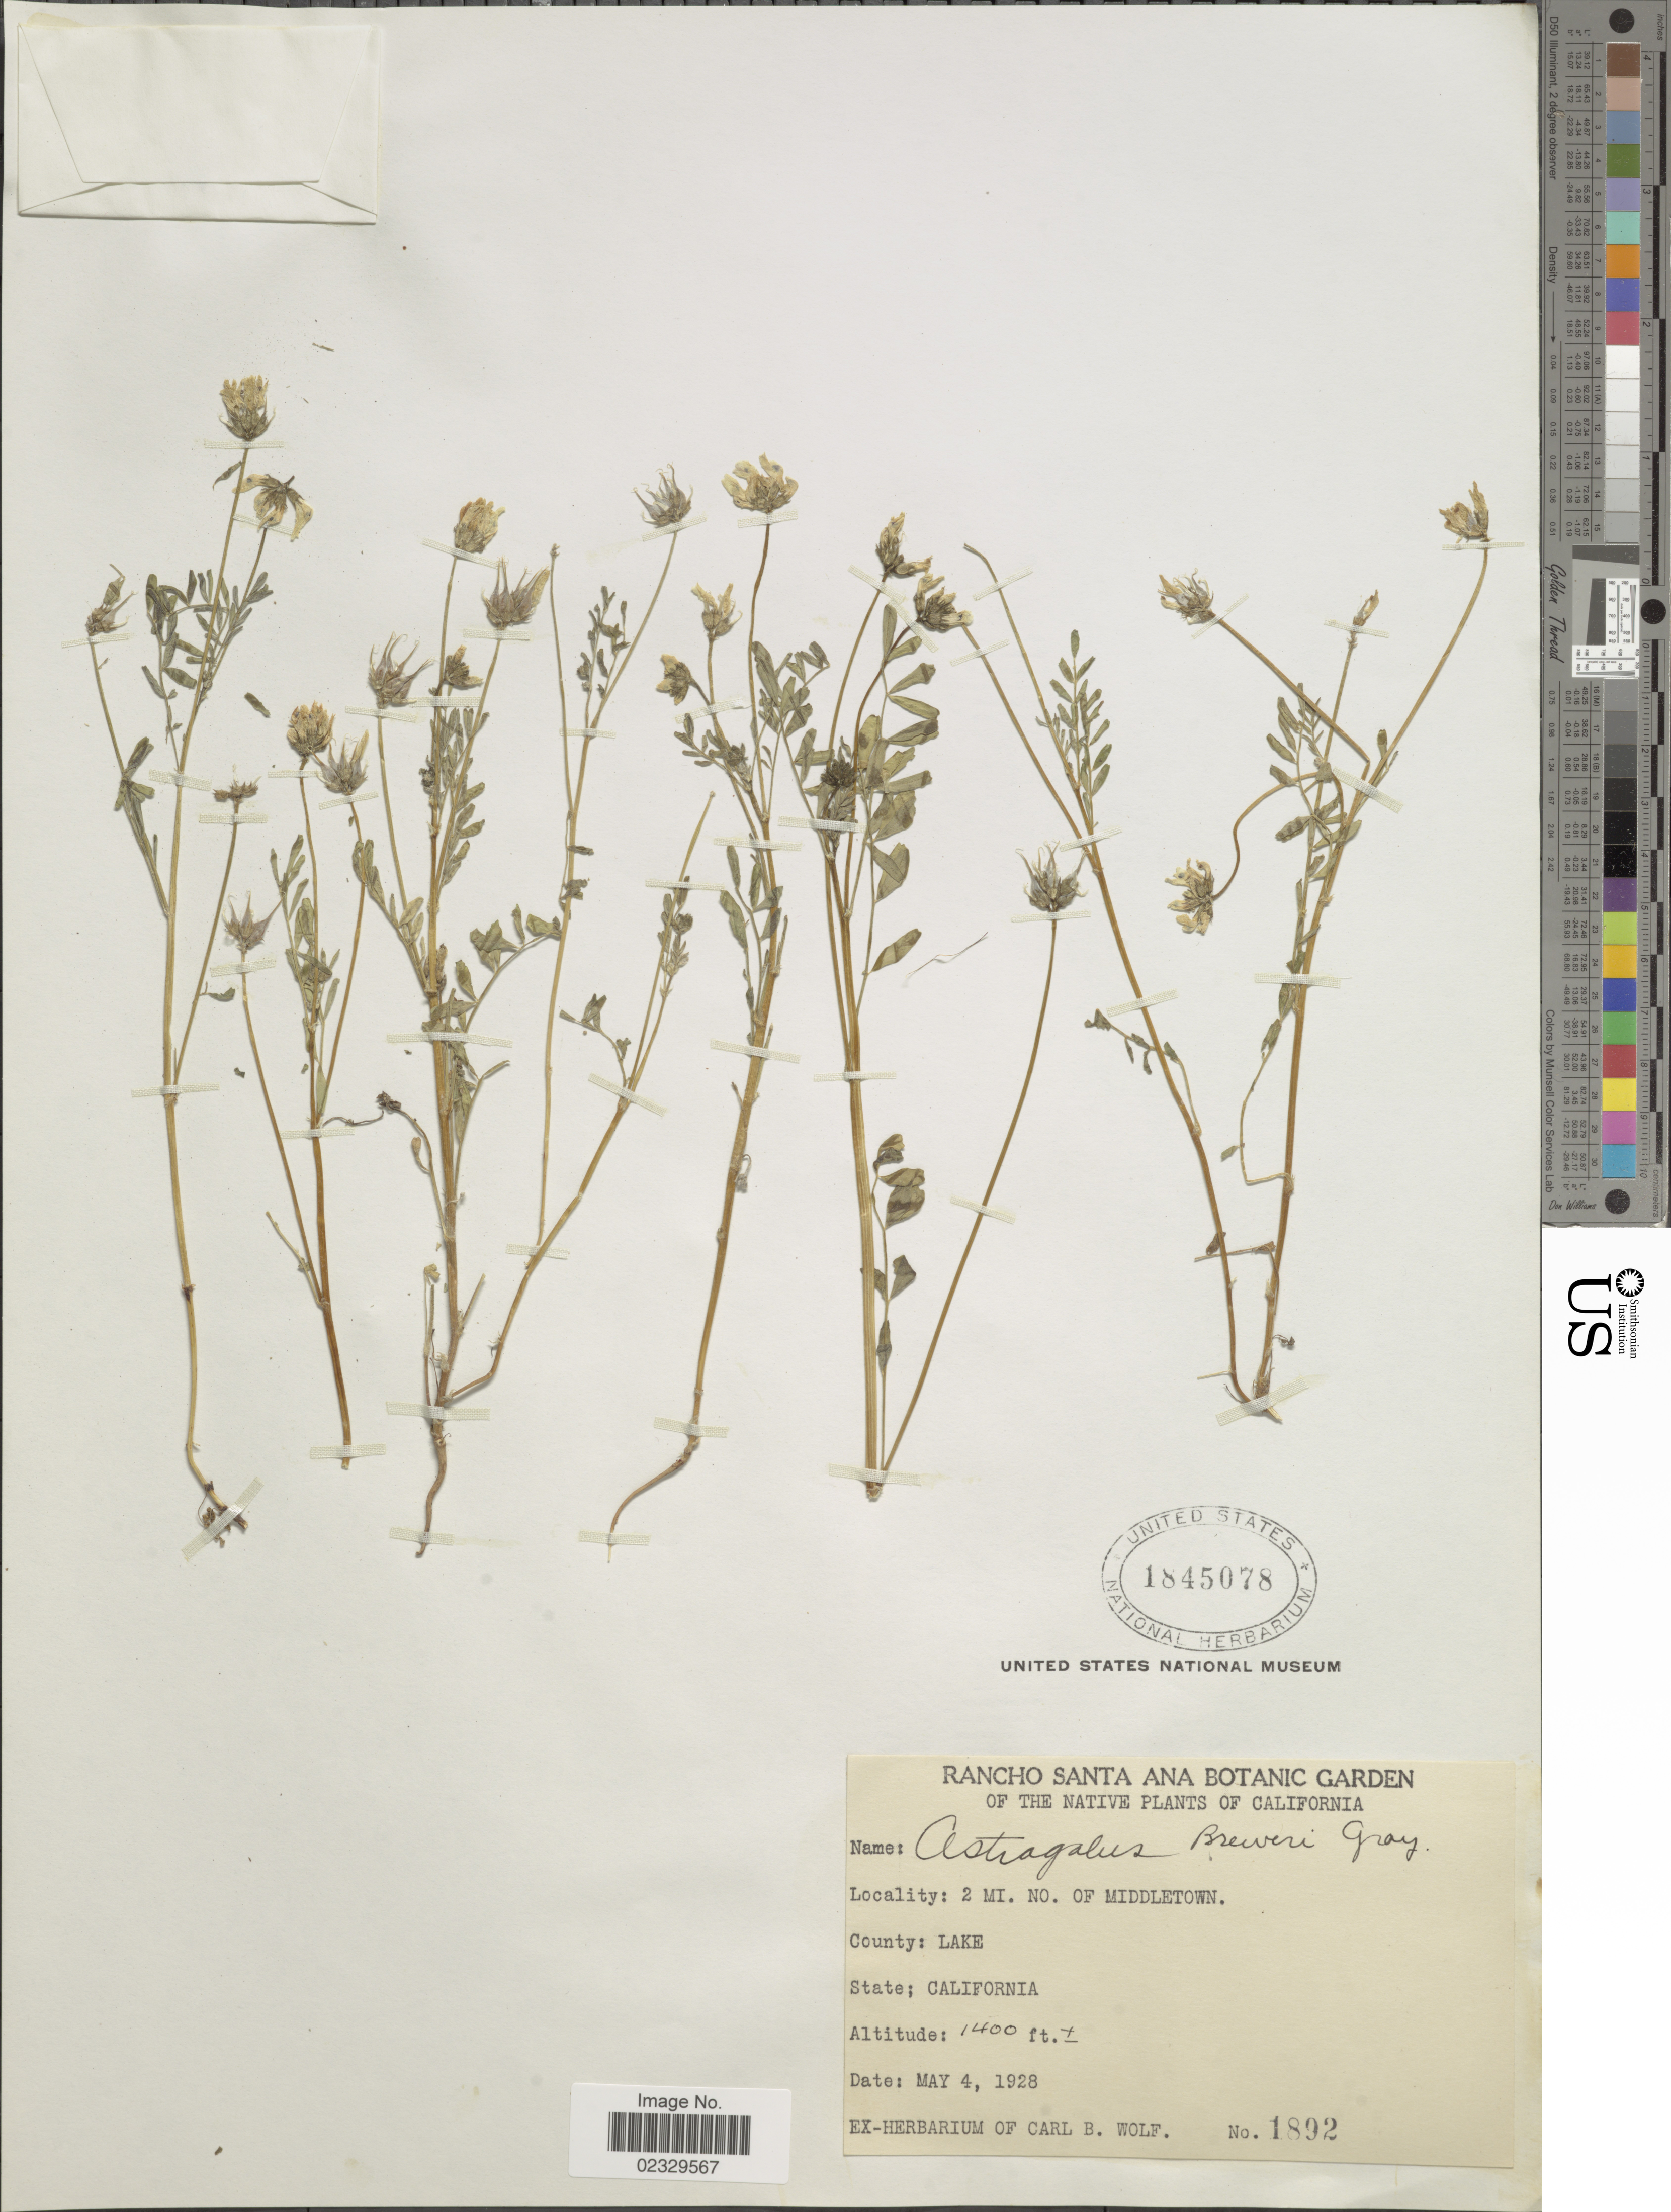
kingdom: Plantae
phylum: Tracheophyta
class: Magnoliopsida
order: Fabales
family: Fabaceae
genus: Astragalus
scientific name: Astragalus bruceae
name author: (M.E. Jones) Abrams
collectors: ex herb. Carl B. Wolf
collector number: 1892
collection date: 1928-05-04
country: United States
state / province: California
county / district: Lake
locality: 2 mi. no. of Middletown. County: Lake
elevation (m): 427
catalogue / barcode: US 1845078